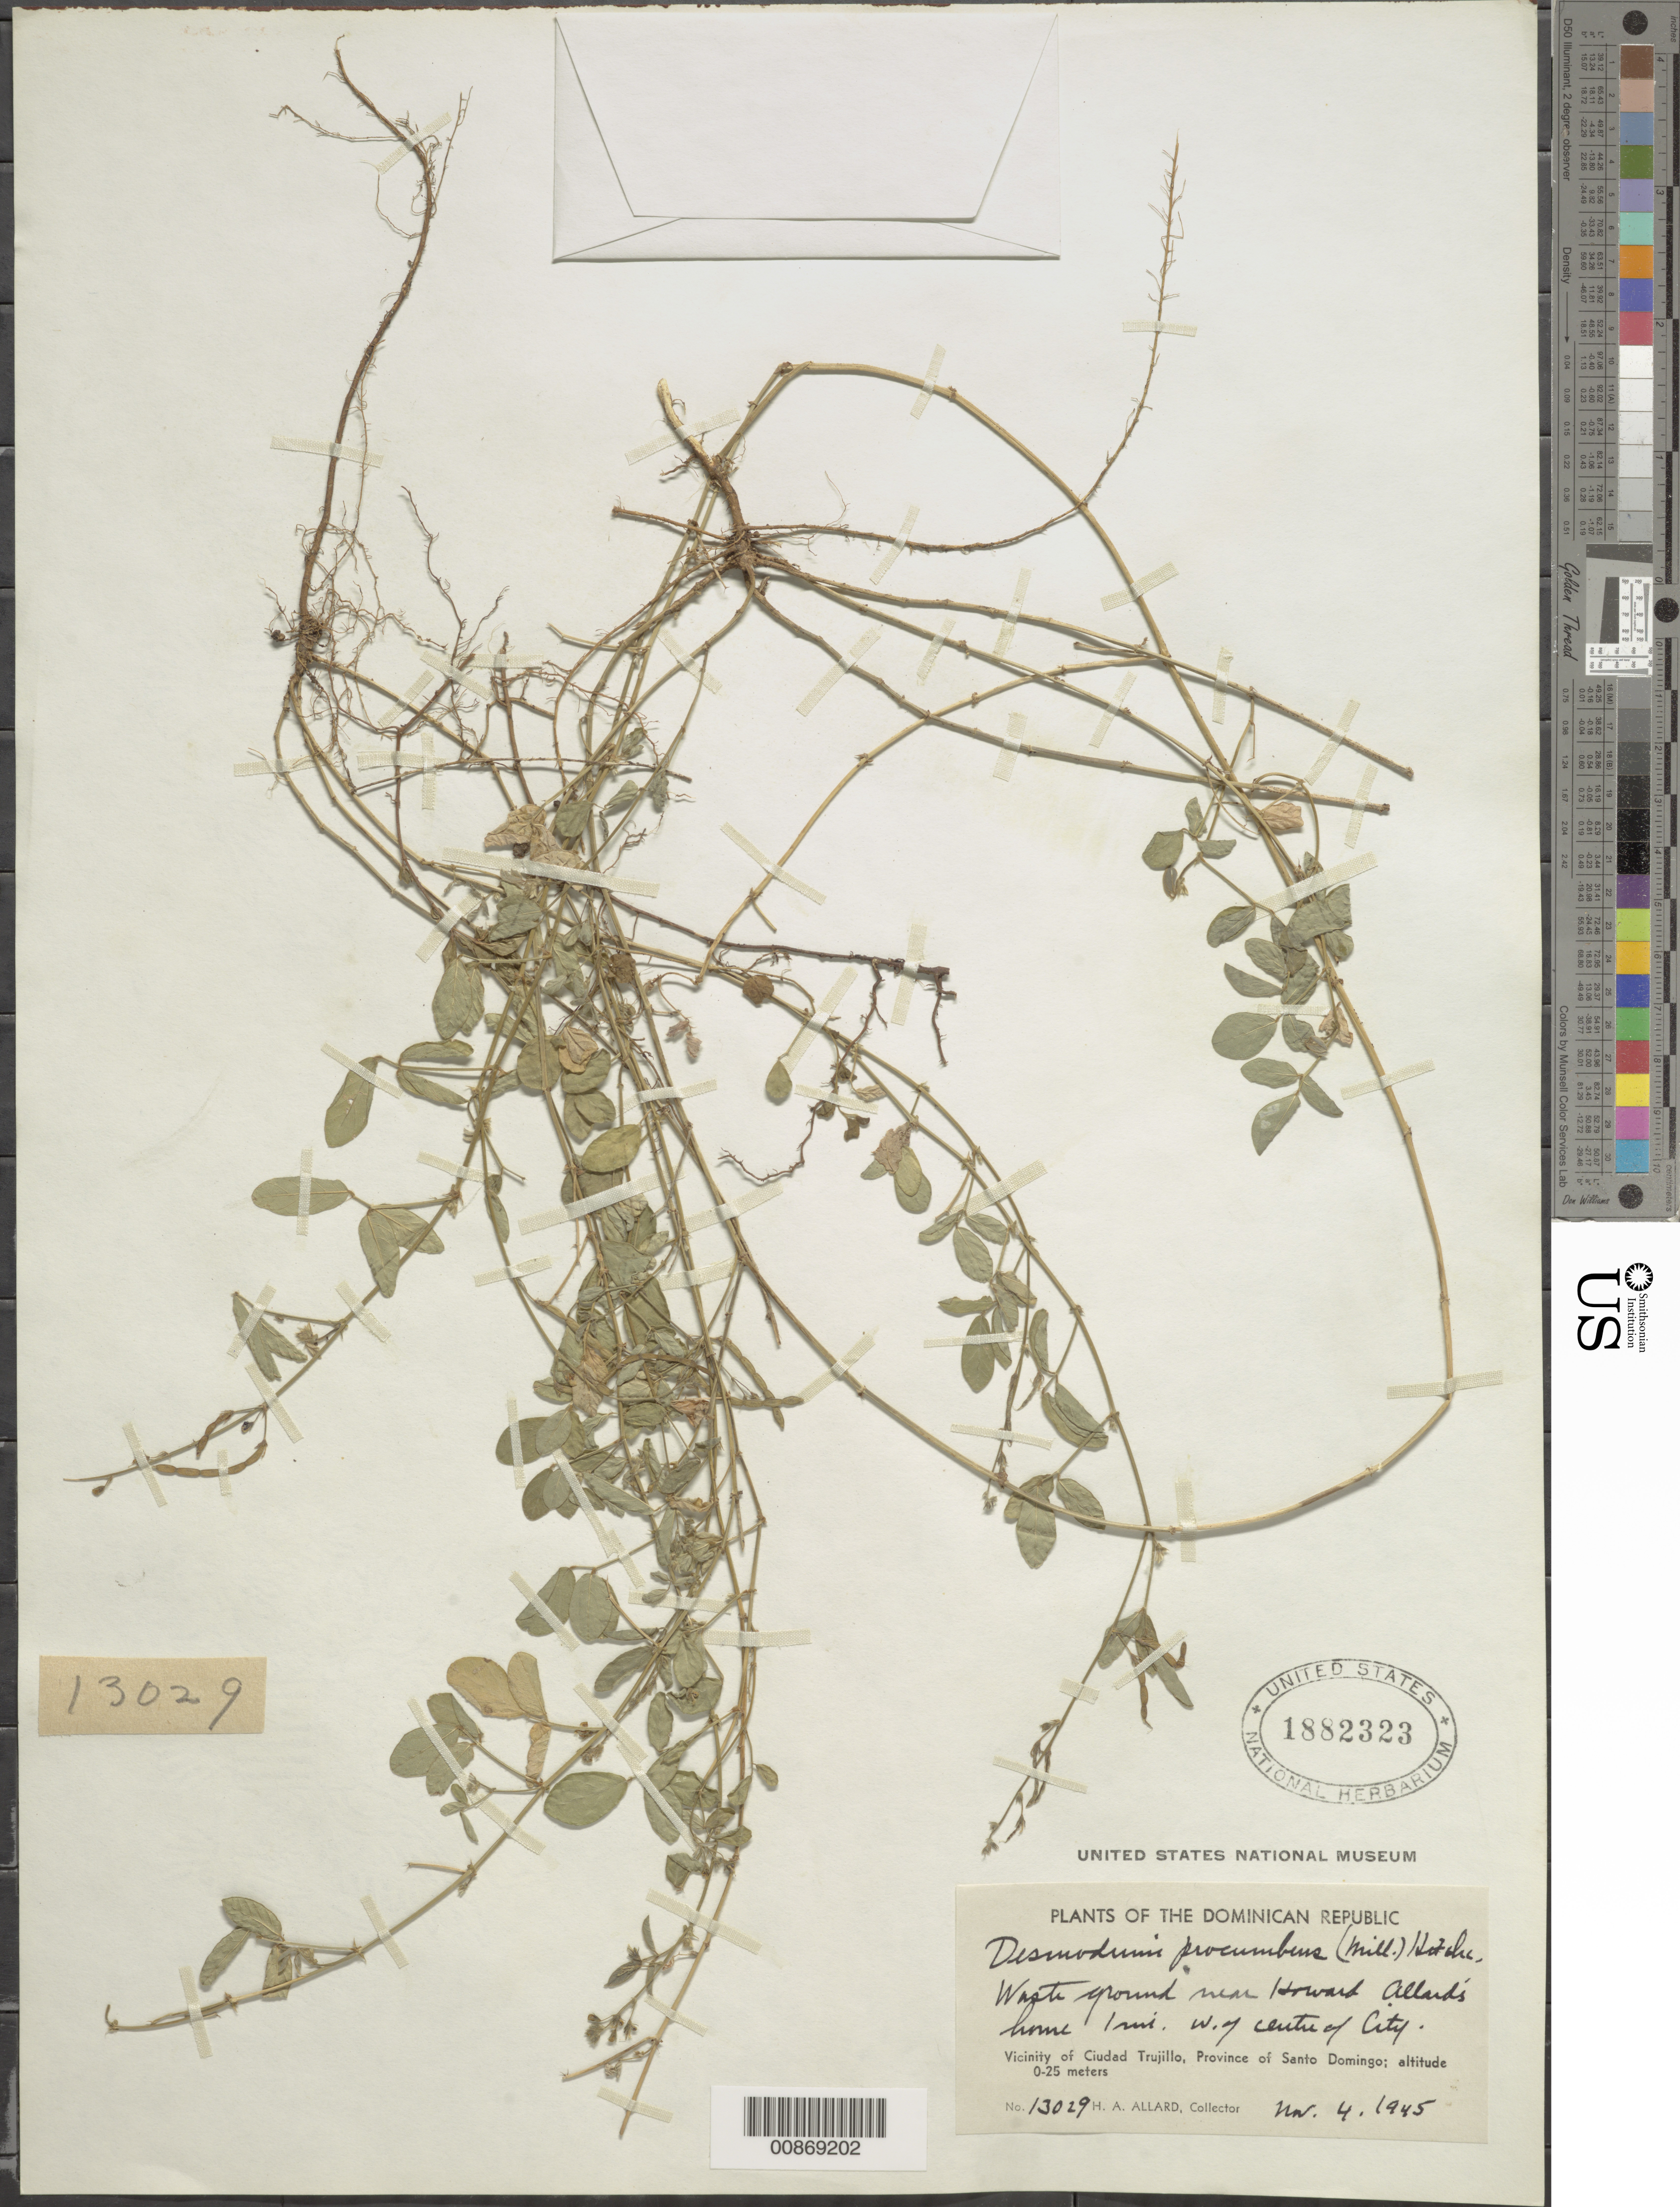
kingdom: Plantae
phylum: Tracheophyta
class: Magnoliopsida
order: Fabales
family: Fabaceae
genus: Desmodium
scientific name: Desmodium procumbens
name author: (Mill.) Hitchc.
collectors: H. A. Allard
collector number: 13029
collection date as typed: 04 Nov 1945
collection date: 1945-11-04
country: Dominican Republic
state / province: Distrito Nacional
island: Hispaniola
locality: Vicinity of Ciudad Trujillo, Province of Santo Domingo (obsolete). Waste ground near Howard Allard's home, 1 mi. W of center of city.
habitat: Waste ground.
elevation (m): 0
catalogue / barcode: US 1882323